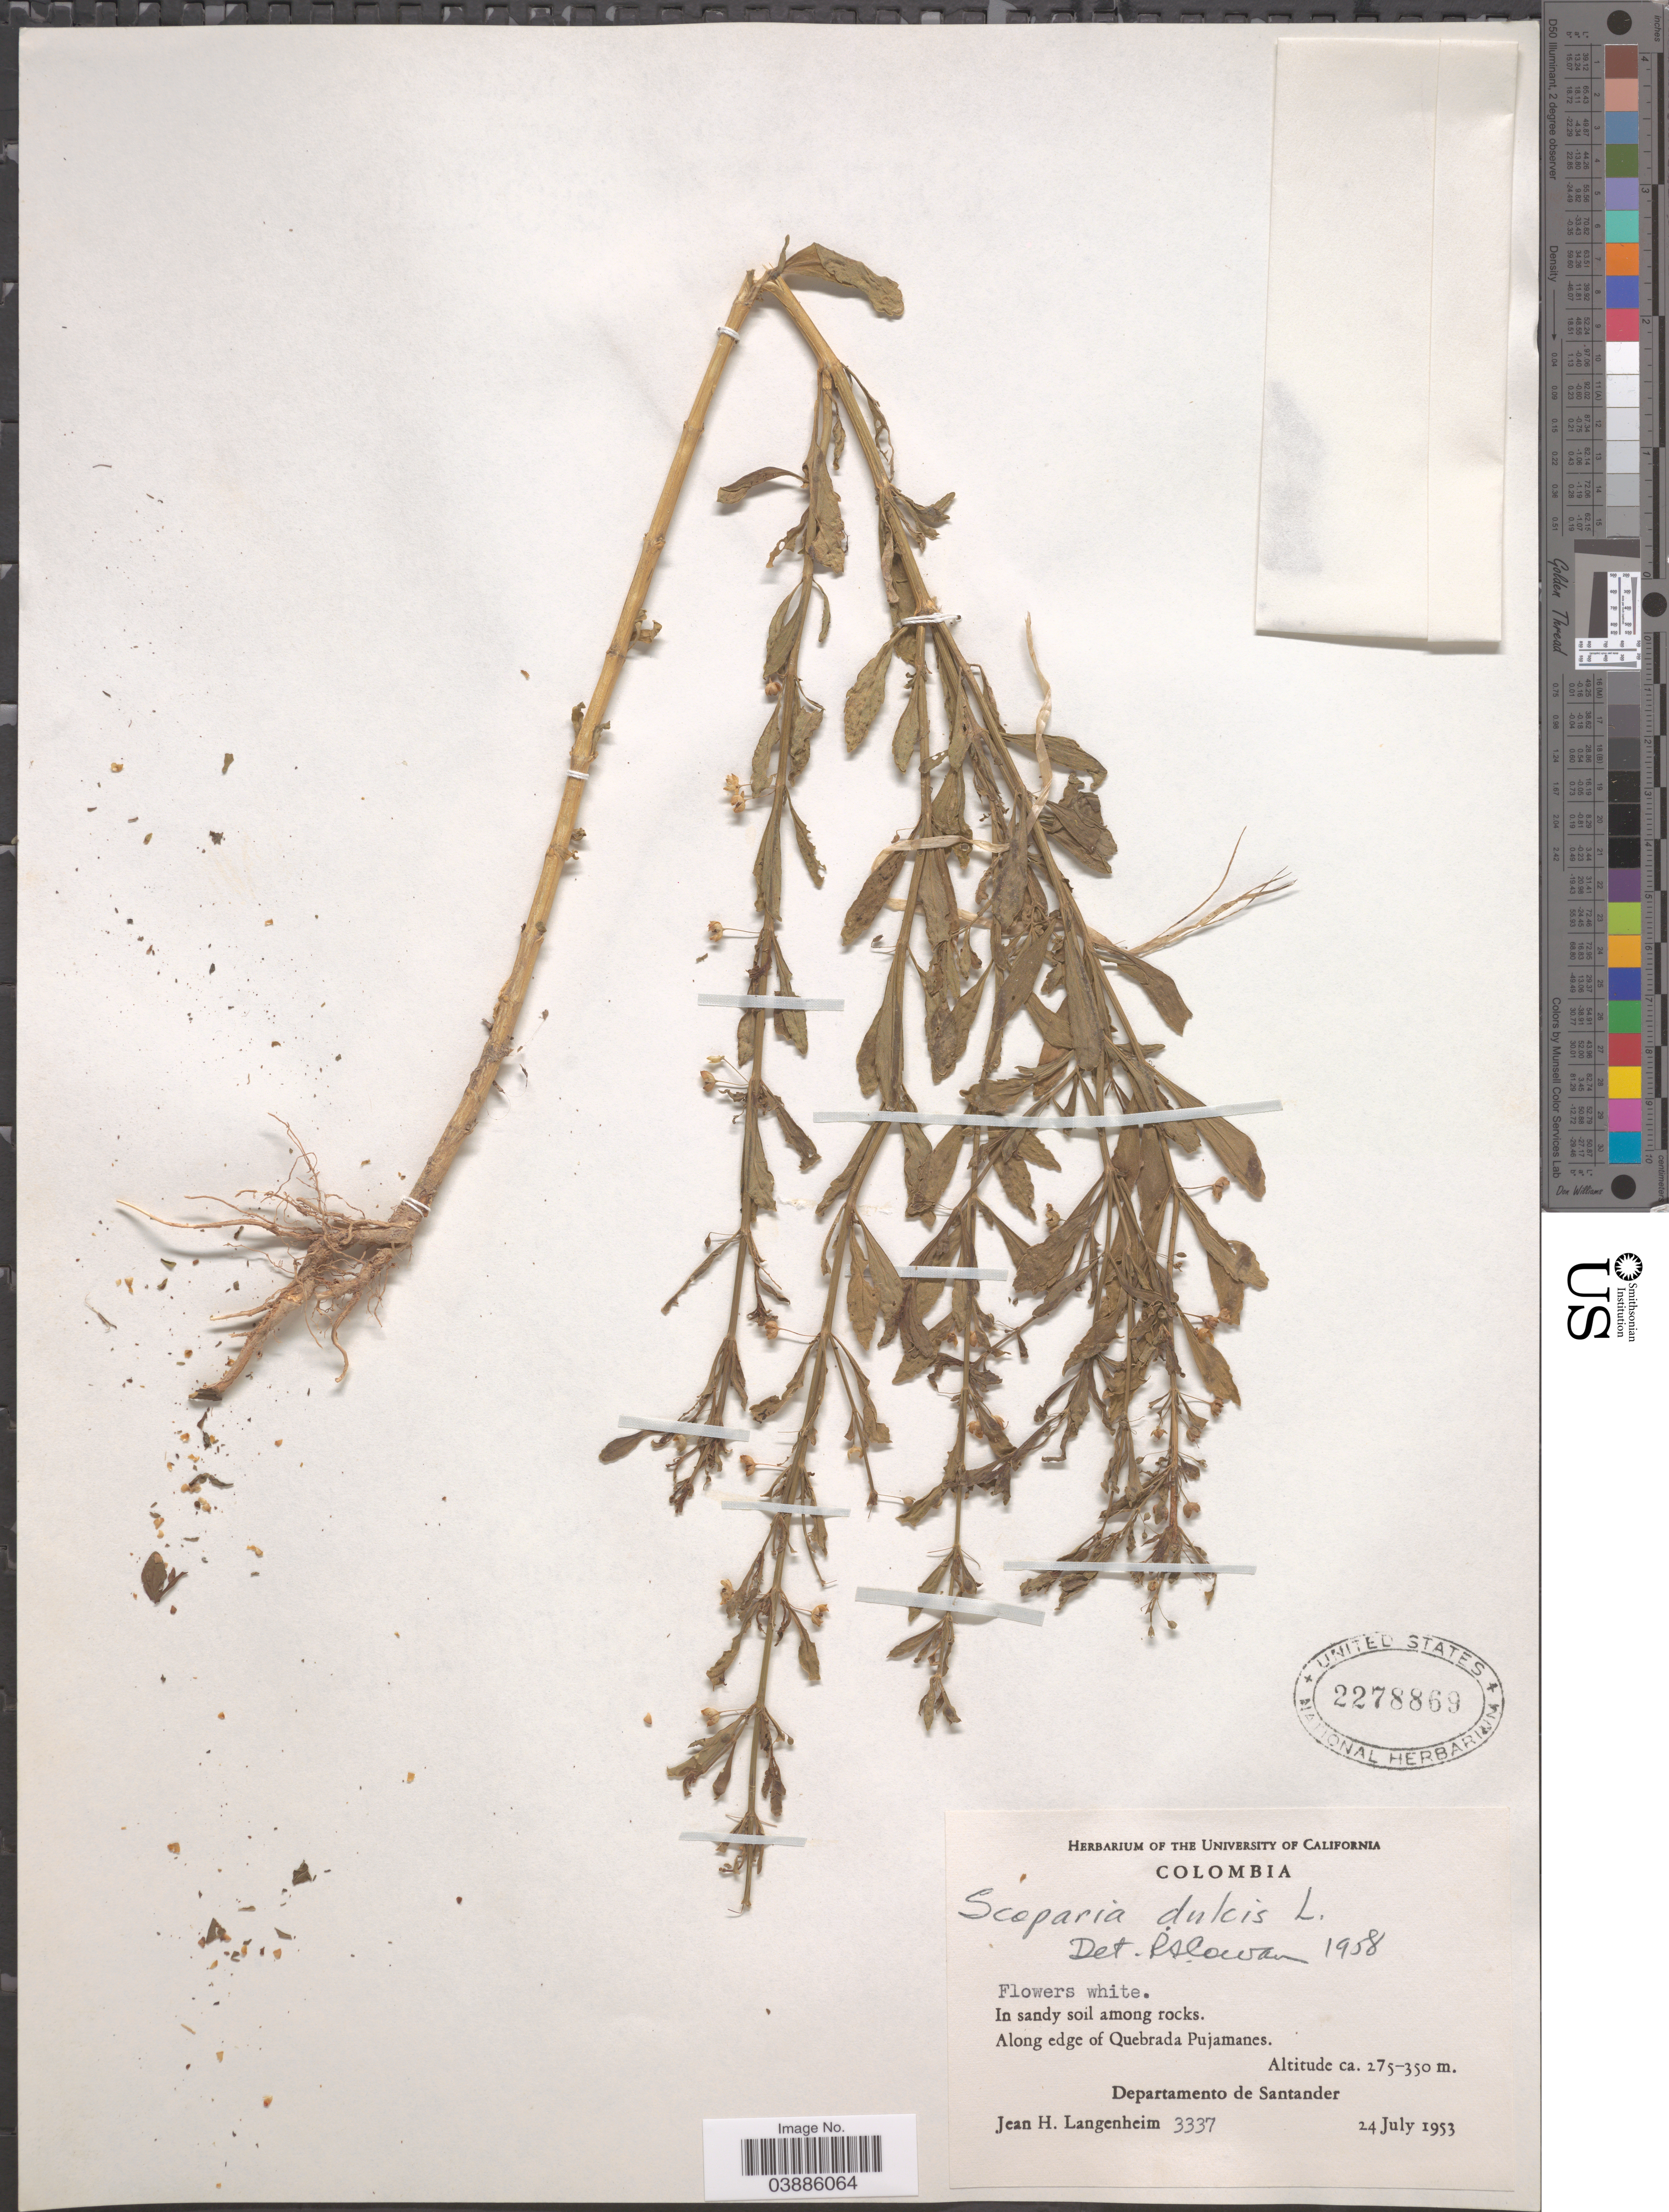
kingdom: Plantae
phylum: Tracheophyta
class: Magnoliopsida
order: Lamiales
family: Plantaginaceae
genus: Scoparia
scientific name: Scoparia dulcis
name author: L.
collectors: J. H. Langenheim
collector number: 3337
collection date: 1953-07-24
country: Colombia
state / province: Santander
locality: Along edge of Quebrada Pujamanes. Departamento de Santander.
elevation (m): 275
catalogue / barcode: US 2278869